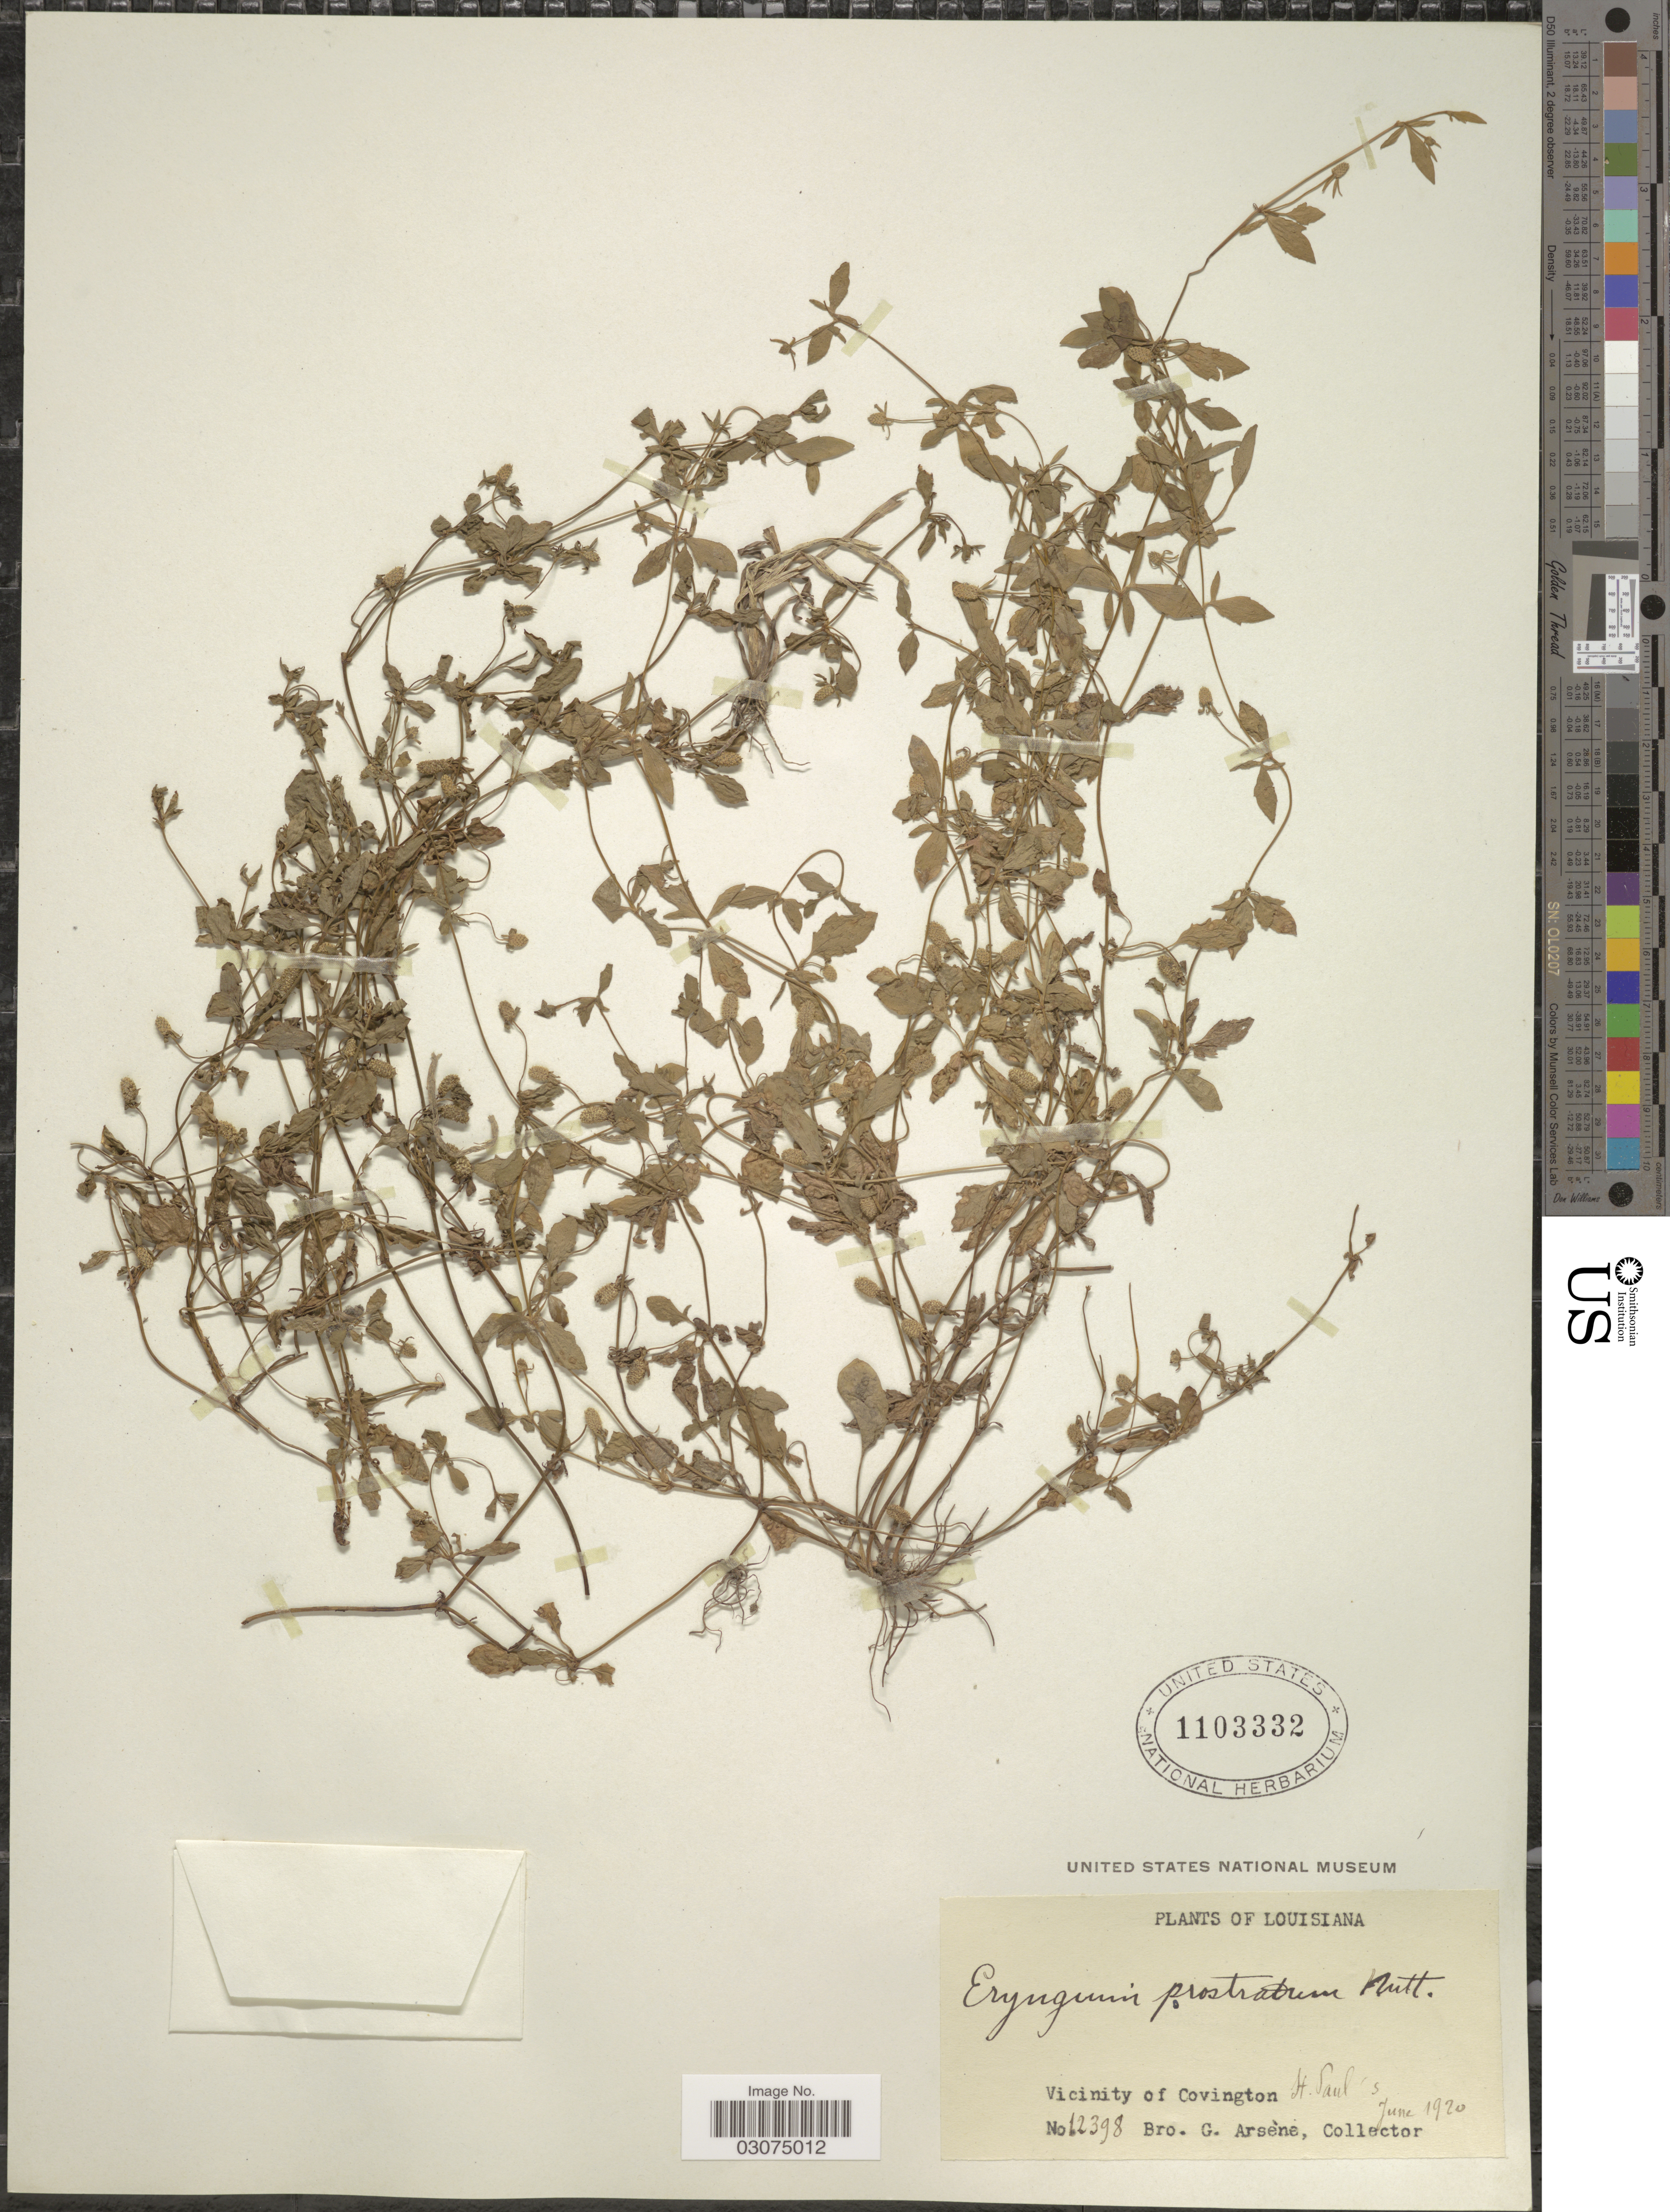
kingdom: Plantae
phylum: Tracheophyta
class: Magnoliopsida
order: Apiales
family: Apiaceae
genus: Eryngium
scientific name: Eryngium prostratum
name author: Nutt. ex DC.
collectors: Bro. G. Arsène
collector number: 1398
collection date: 1920-06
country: United States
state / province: Louisiana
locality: Vicinity of Covington. St. Paul's.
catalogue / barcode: US 1103332